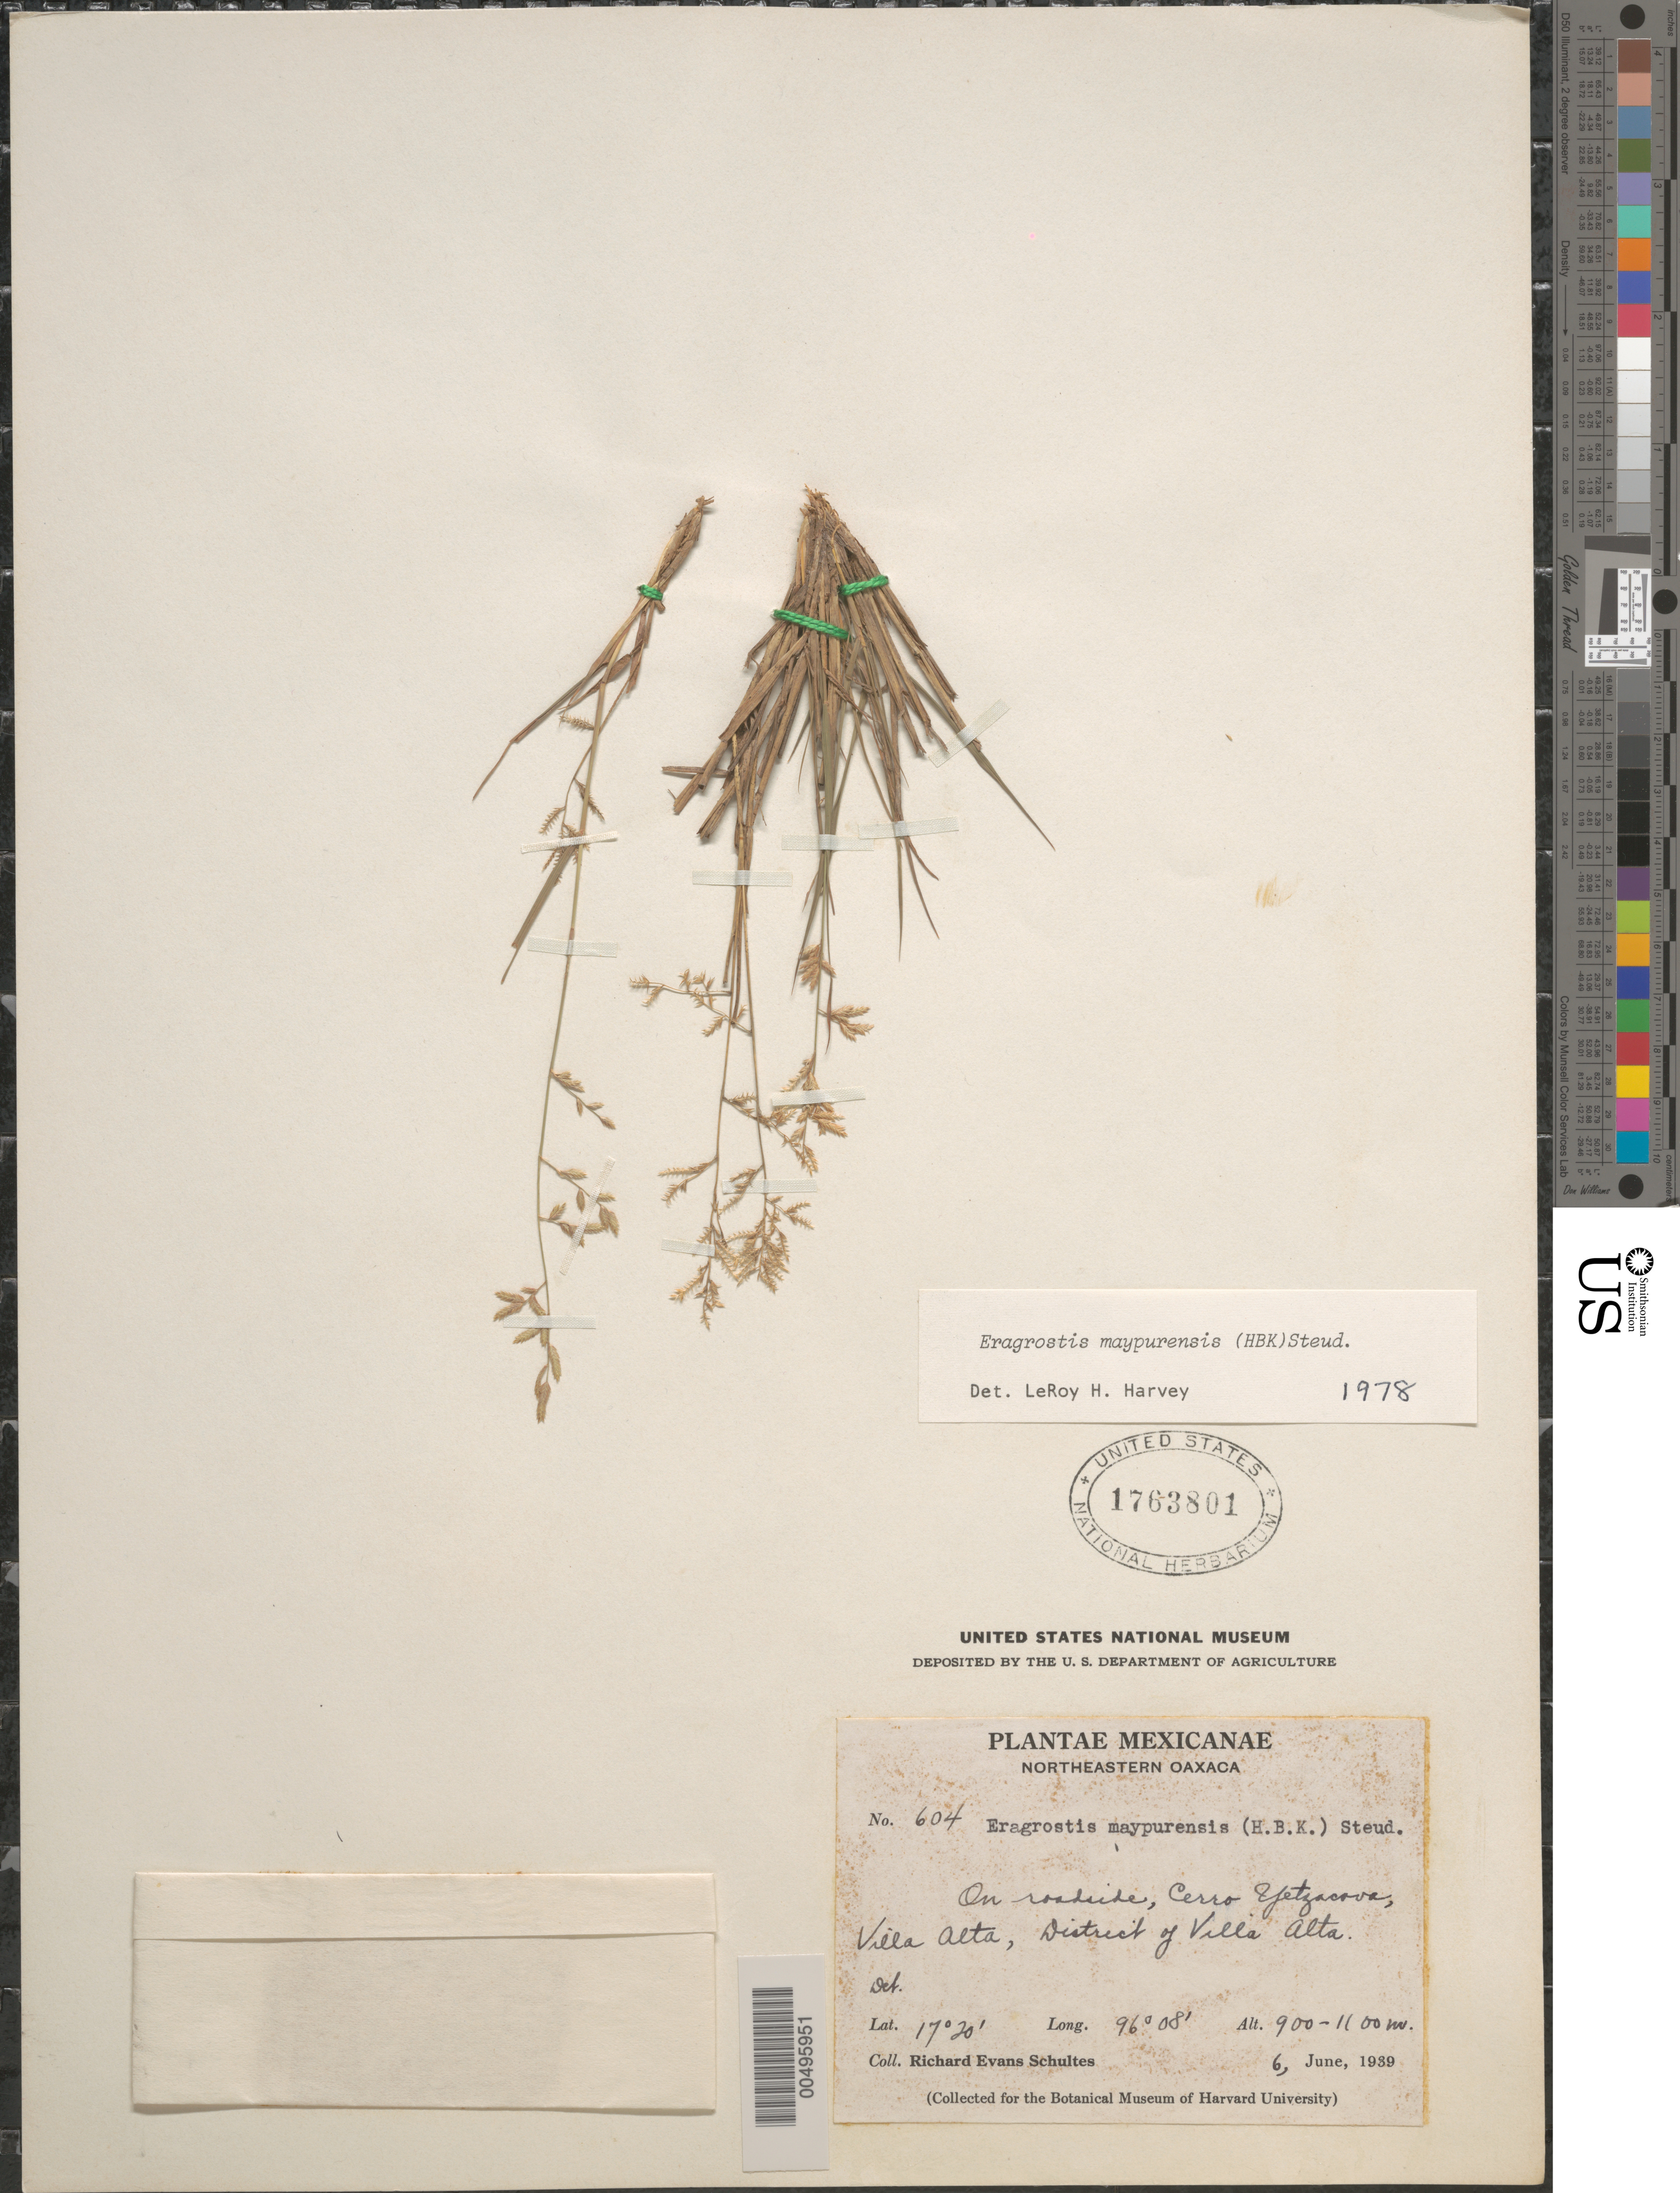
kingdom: Plantae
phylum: Tracheophyta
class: Liliopsida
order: Poales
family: Poaceae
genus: Eragrostis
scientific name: Eragrostis maypurensis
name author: (Kunth) Steud.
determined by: Harvey, L. H.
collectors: R. E. Schultes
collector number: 604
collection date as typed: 6 Jun 1939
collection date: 1939-06-06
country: Mexico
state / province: Oaxaca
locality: NE Oaxaca, Cerro Yetzacova, Villa Alta, Villa Alta Dist.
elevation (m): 900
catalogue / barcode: US 1763801